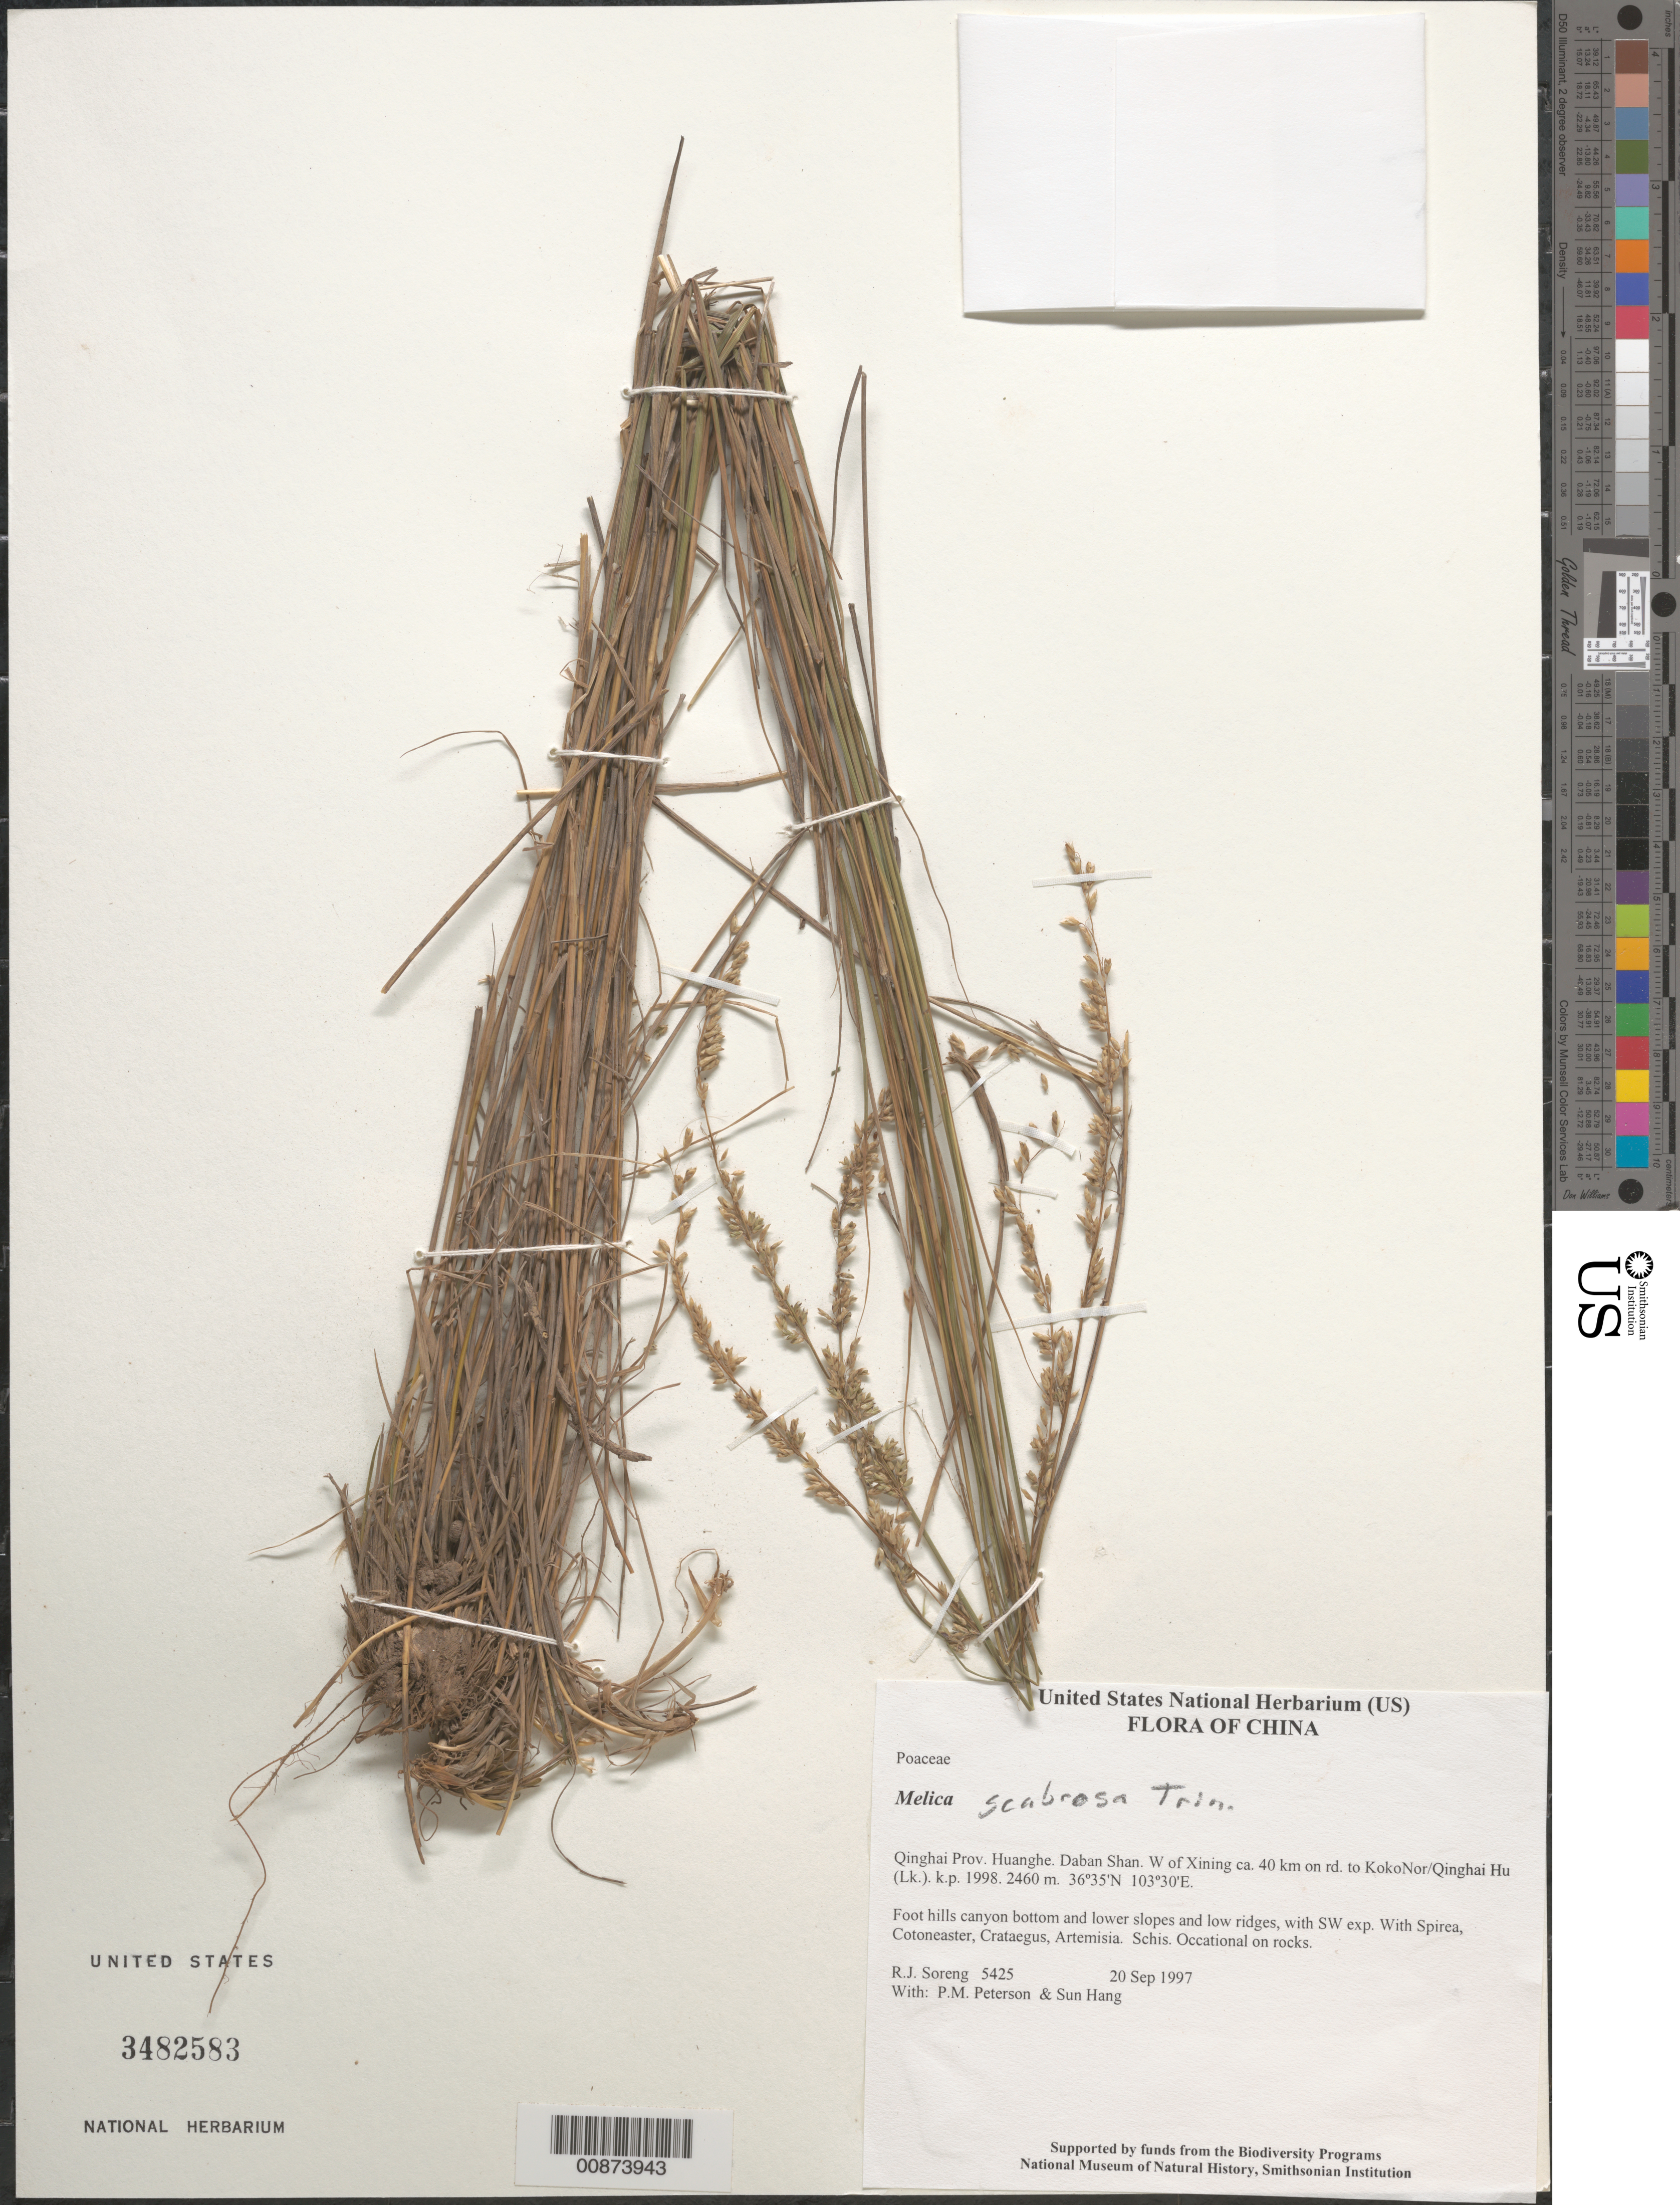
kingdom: Plantae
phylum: Tracheophyta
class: Liliopsida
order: Poales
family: Poaceae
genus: Melica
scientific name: Melica scabrosa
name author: Trin.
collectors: R. J. Soreng, P. M. Peterson & Sun Hang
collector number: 5425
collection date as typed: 20 Sep 1997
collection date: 1997-09-20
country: China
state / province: Qinghai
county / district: Huanghe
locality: Daban Shan. W of Xining ca. 40 km on rd. to KokoNor/Qinghai Hu (Lk.). k.p. 1998.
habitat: Foot hills canyon bottom and lower slopes and low ridges, with SW exp. With Spirea, Cotoneaster, Crataegus, Artemisia. Schis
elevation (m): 2460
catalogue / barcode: US 3482583